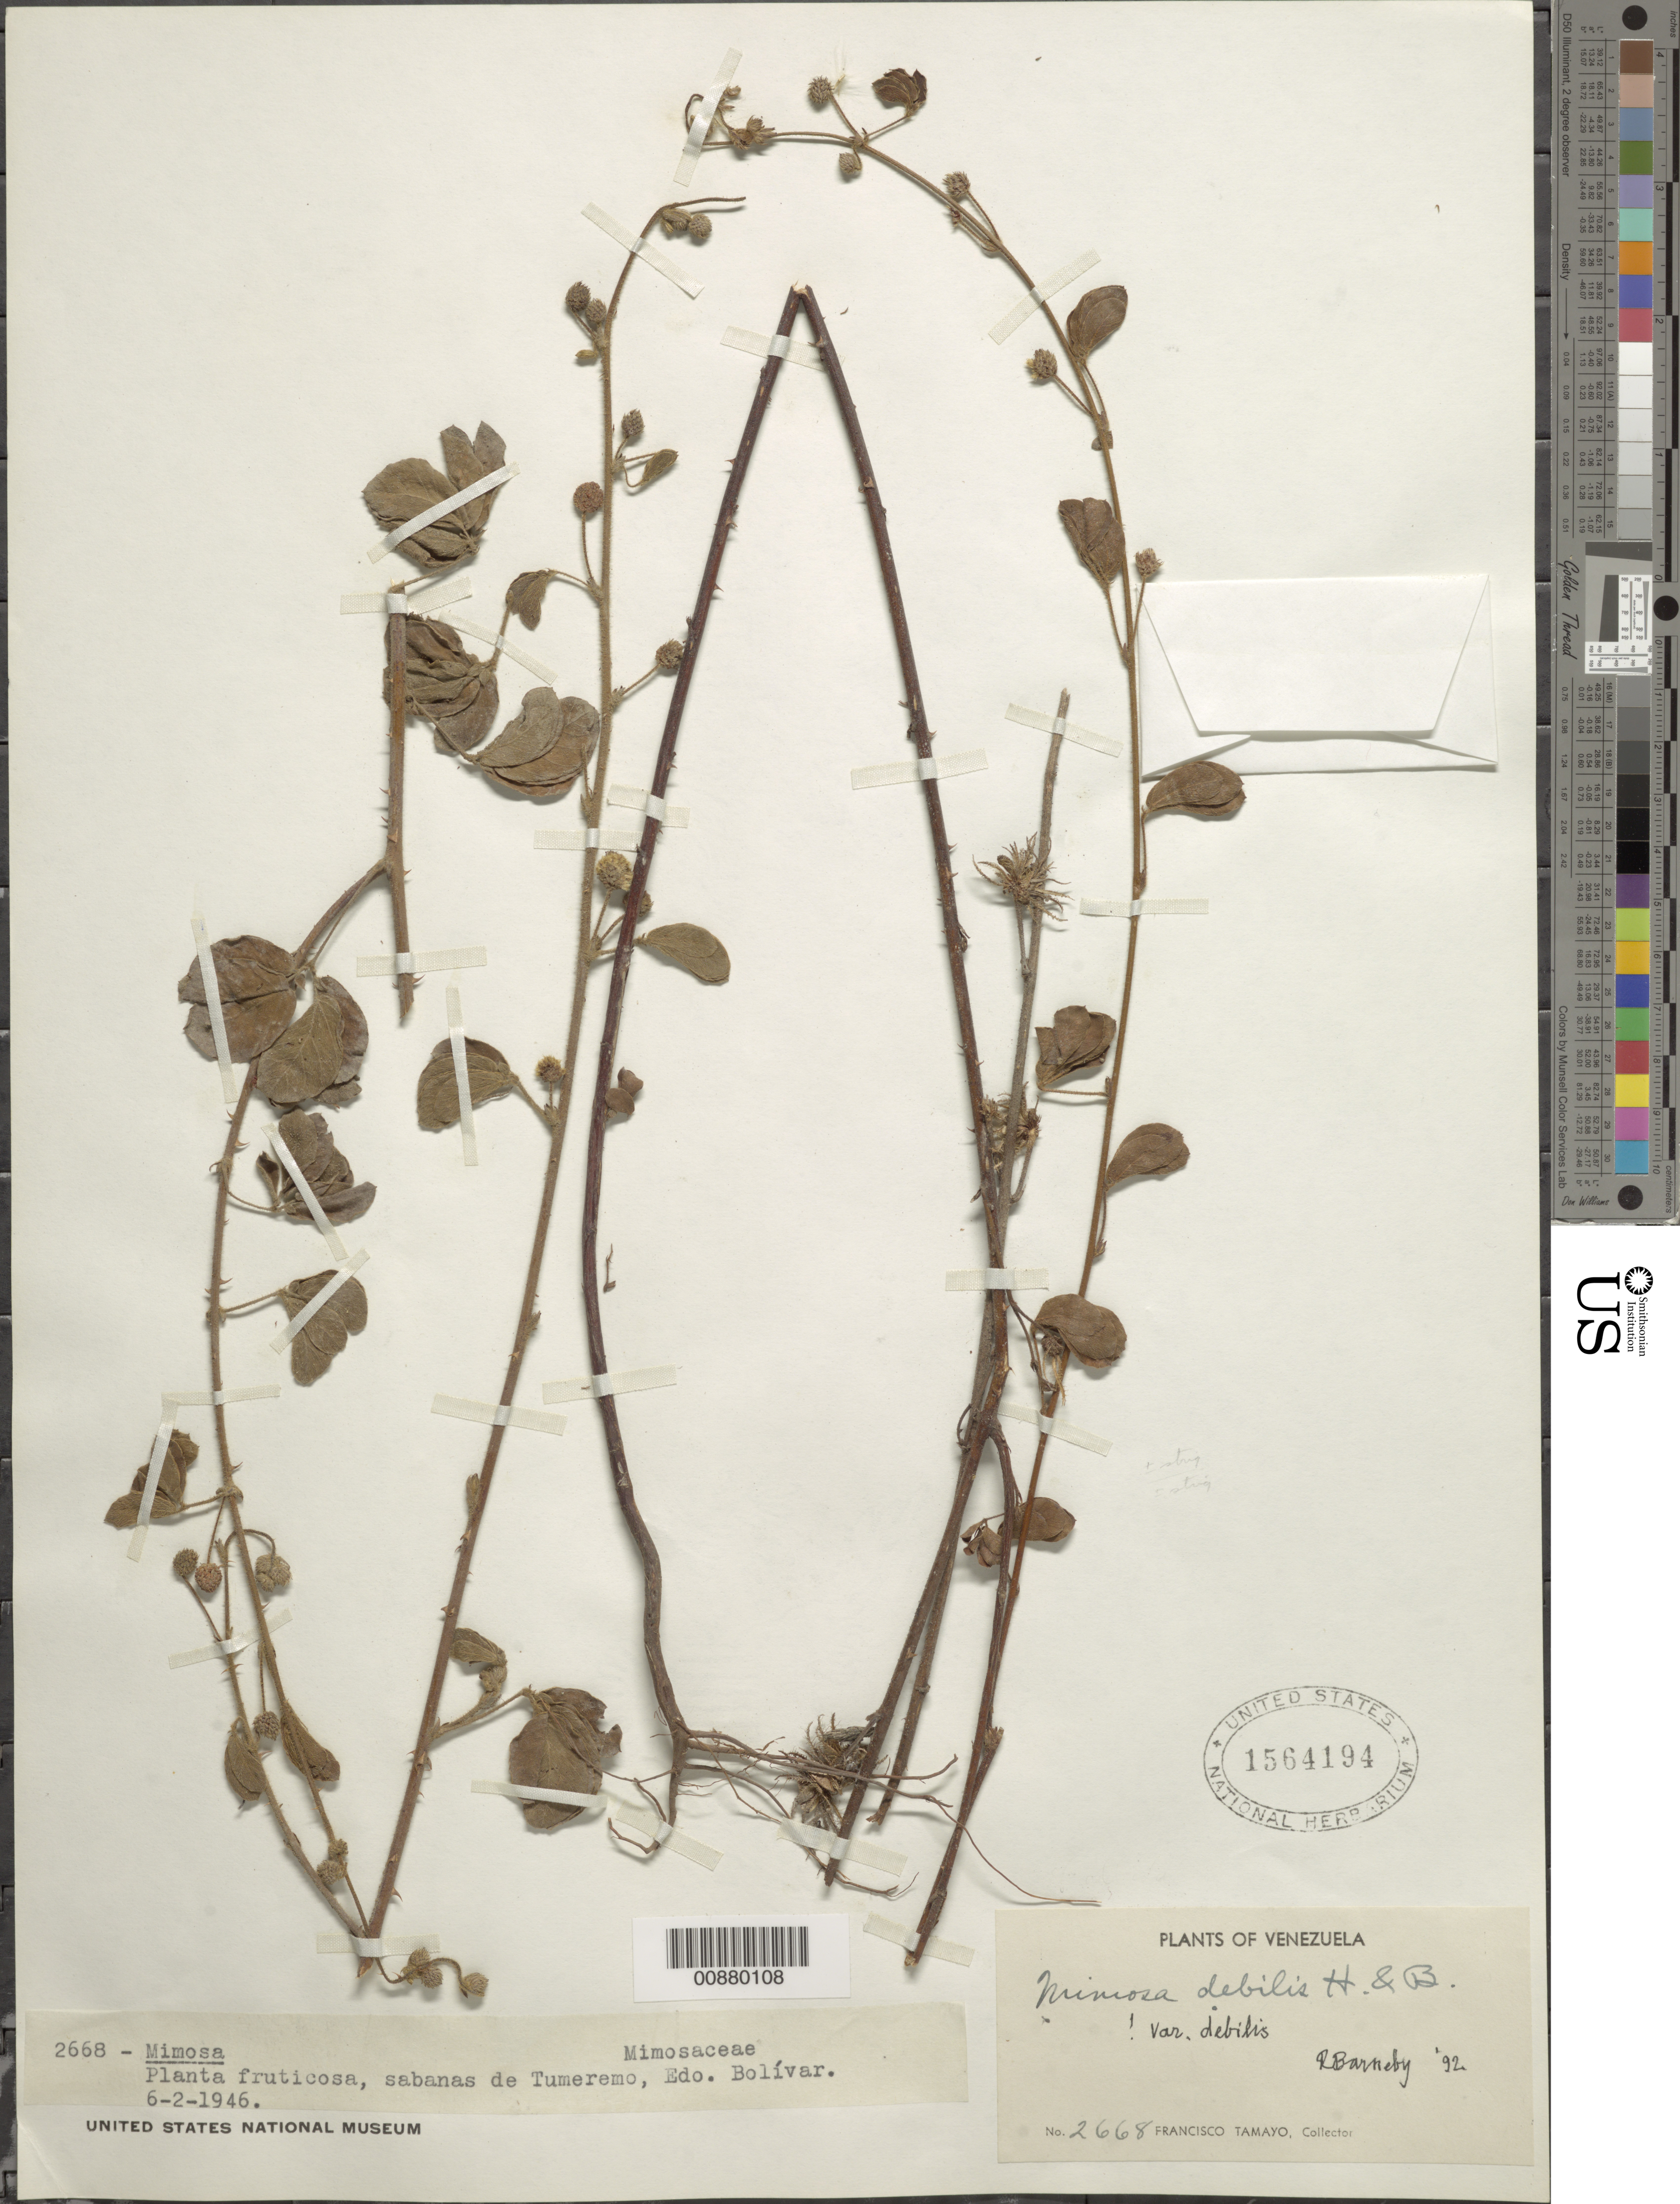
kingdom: Plantae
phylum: Tracheophyta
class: Magnoliopsida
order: Fabales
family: Fabaceae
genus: Mimosa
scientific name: Mimosa debilis var. debilis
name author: Humb. & Bonpl. ex Willd.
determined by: Barneby, Rupert C., (NY)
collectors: F. Tamayo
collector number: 2668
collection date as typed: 6-Feb-46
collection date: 1946-02-06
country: Venezuela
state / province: Bolívar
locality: Tumeremo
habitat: Savanna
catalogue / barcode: US 1564194